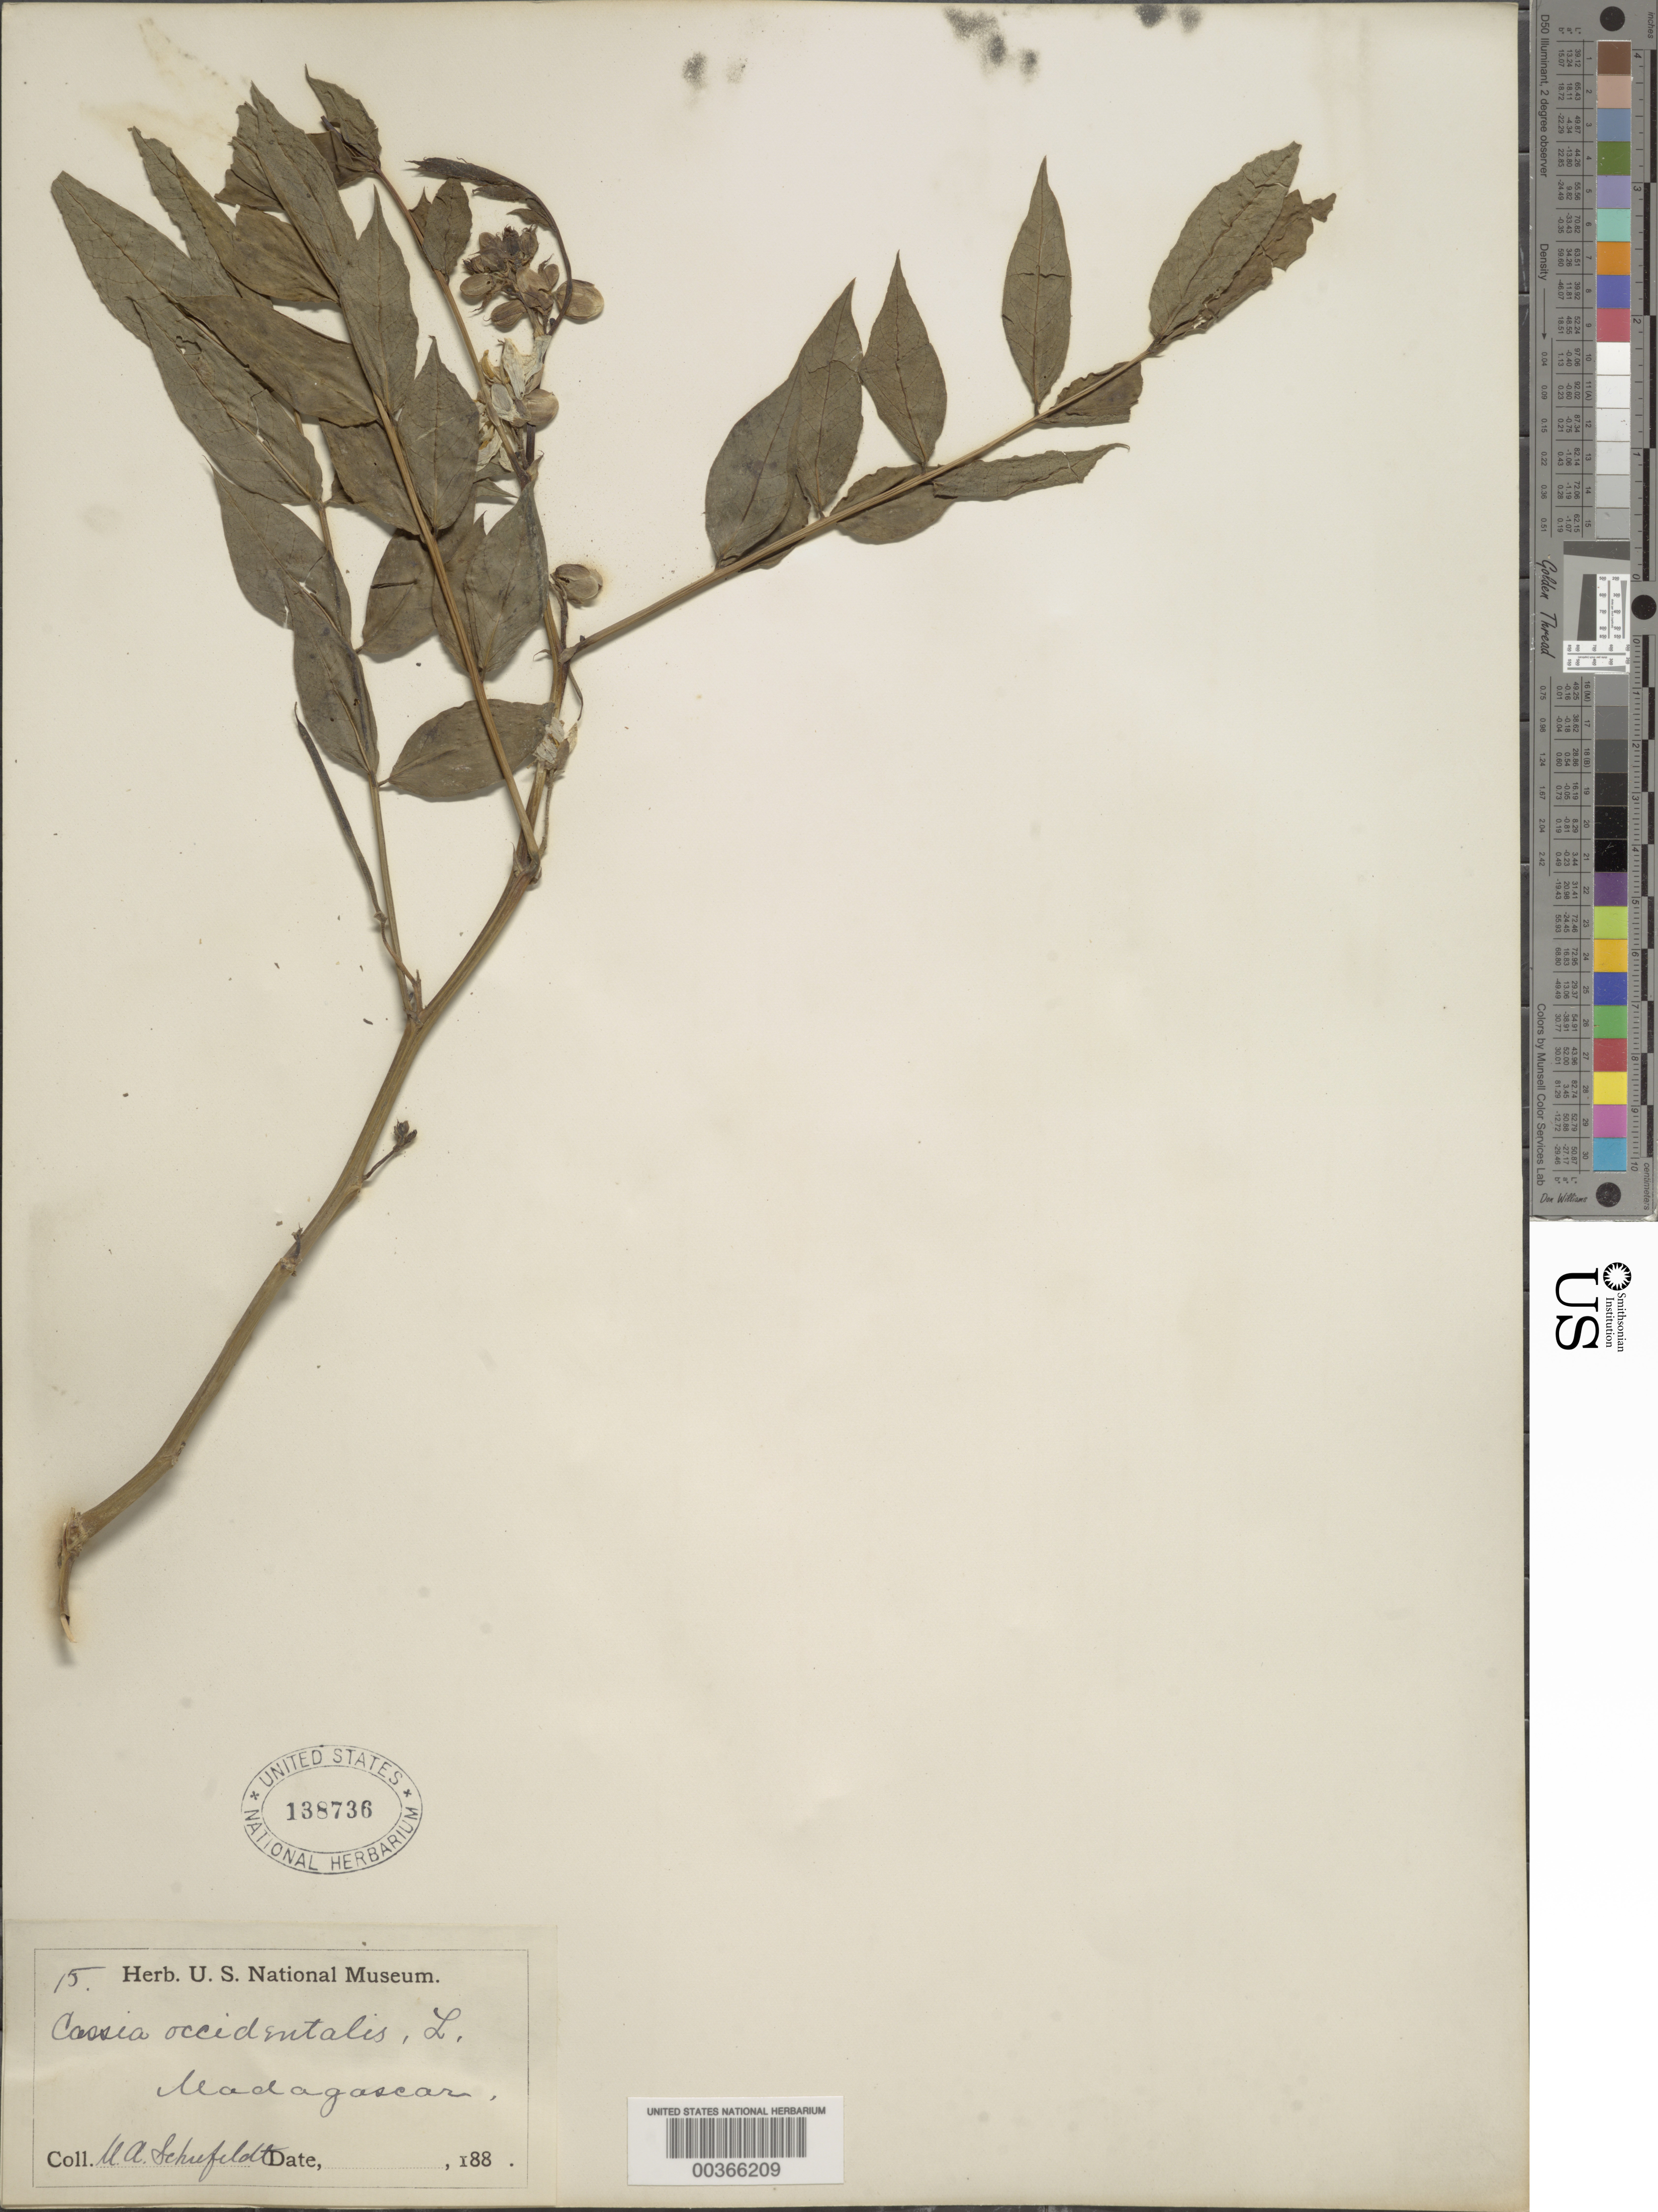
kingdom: Plantae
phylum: Tracheophyta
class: Magnoliopsida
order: Fabales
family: Fabaceae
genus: Senna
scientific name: Senna occidentalis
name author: (L.) Link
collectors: U. Schufeldt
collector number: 15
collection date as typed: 188-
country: Madagascar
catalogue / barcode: US 138736